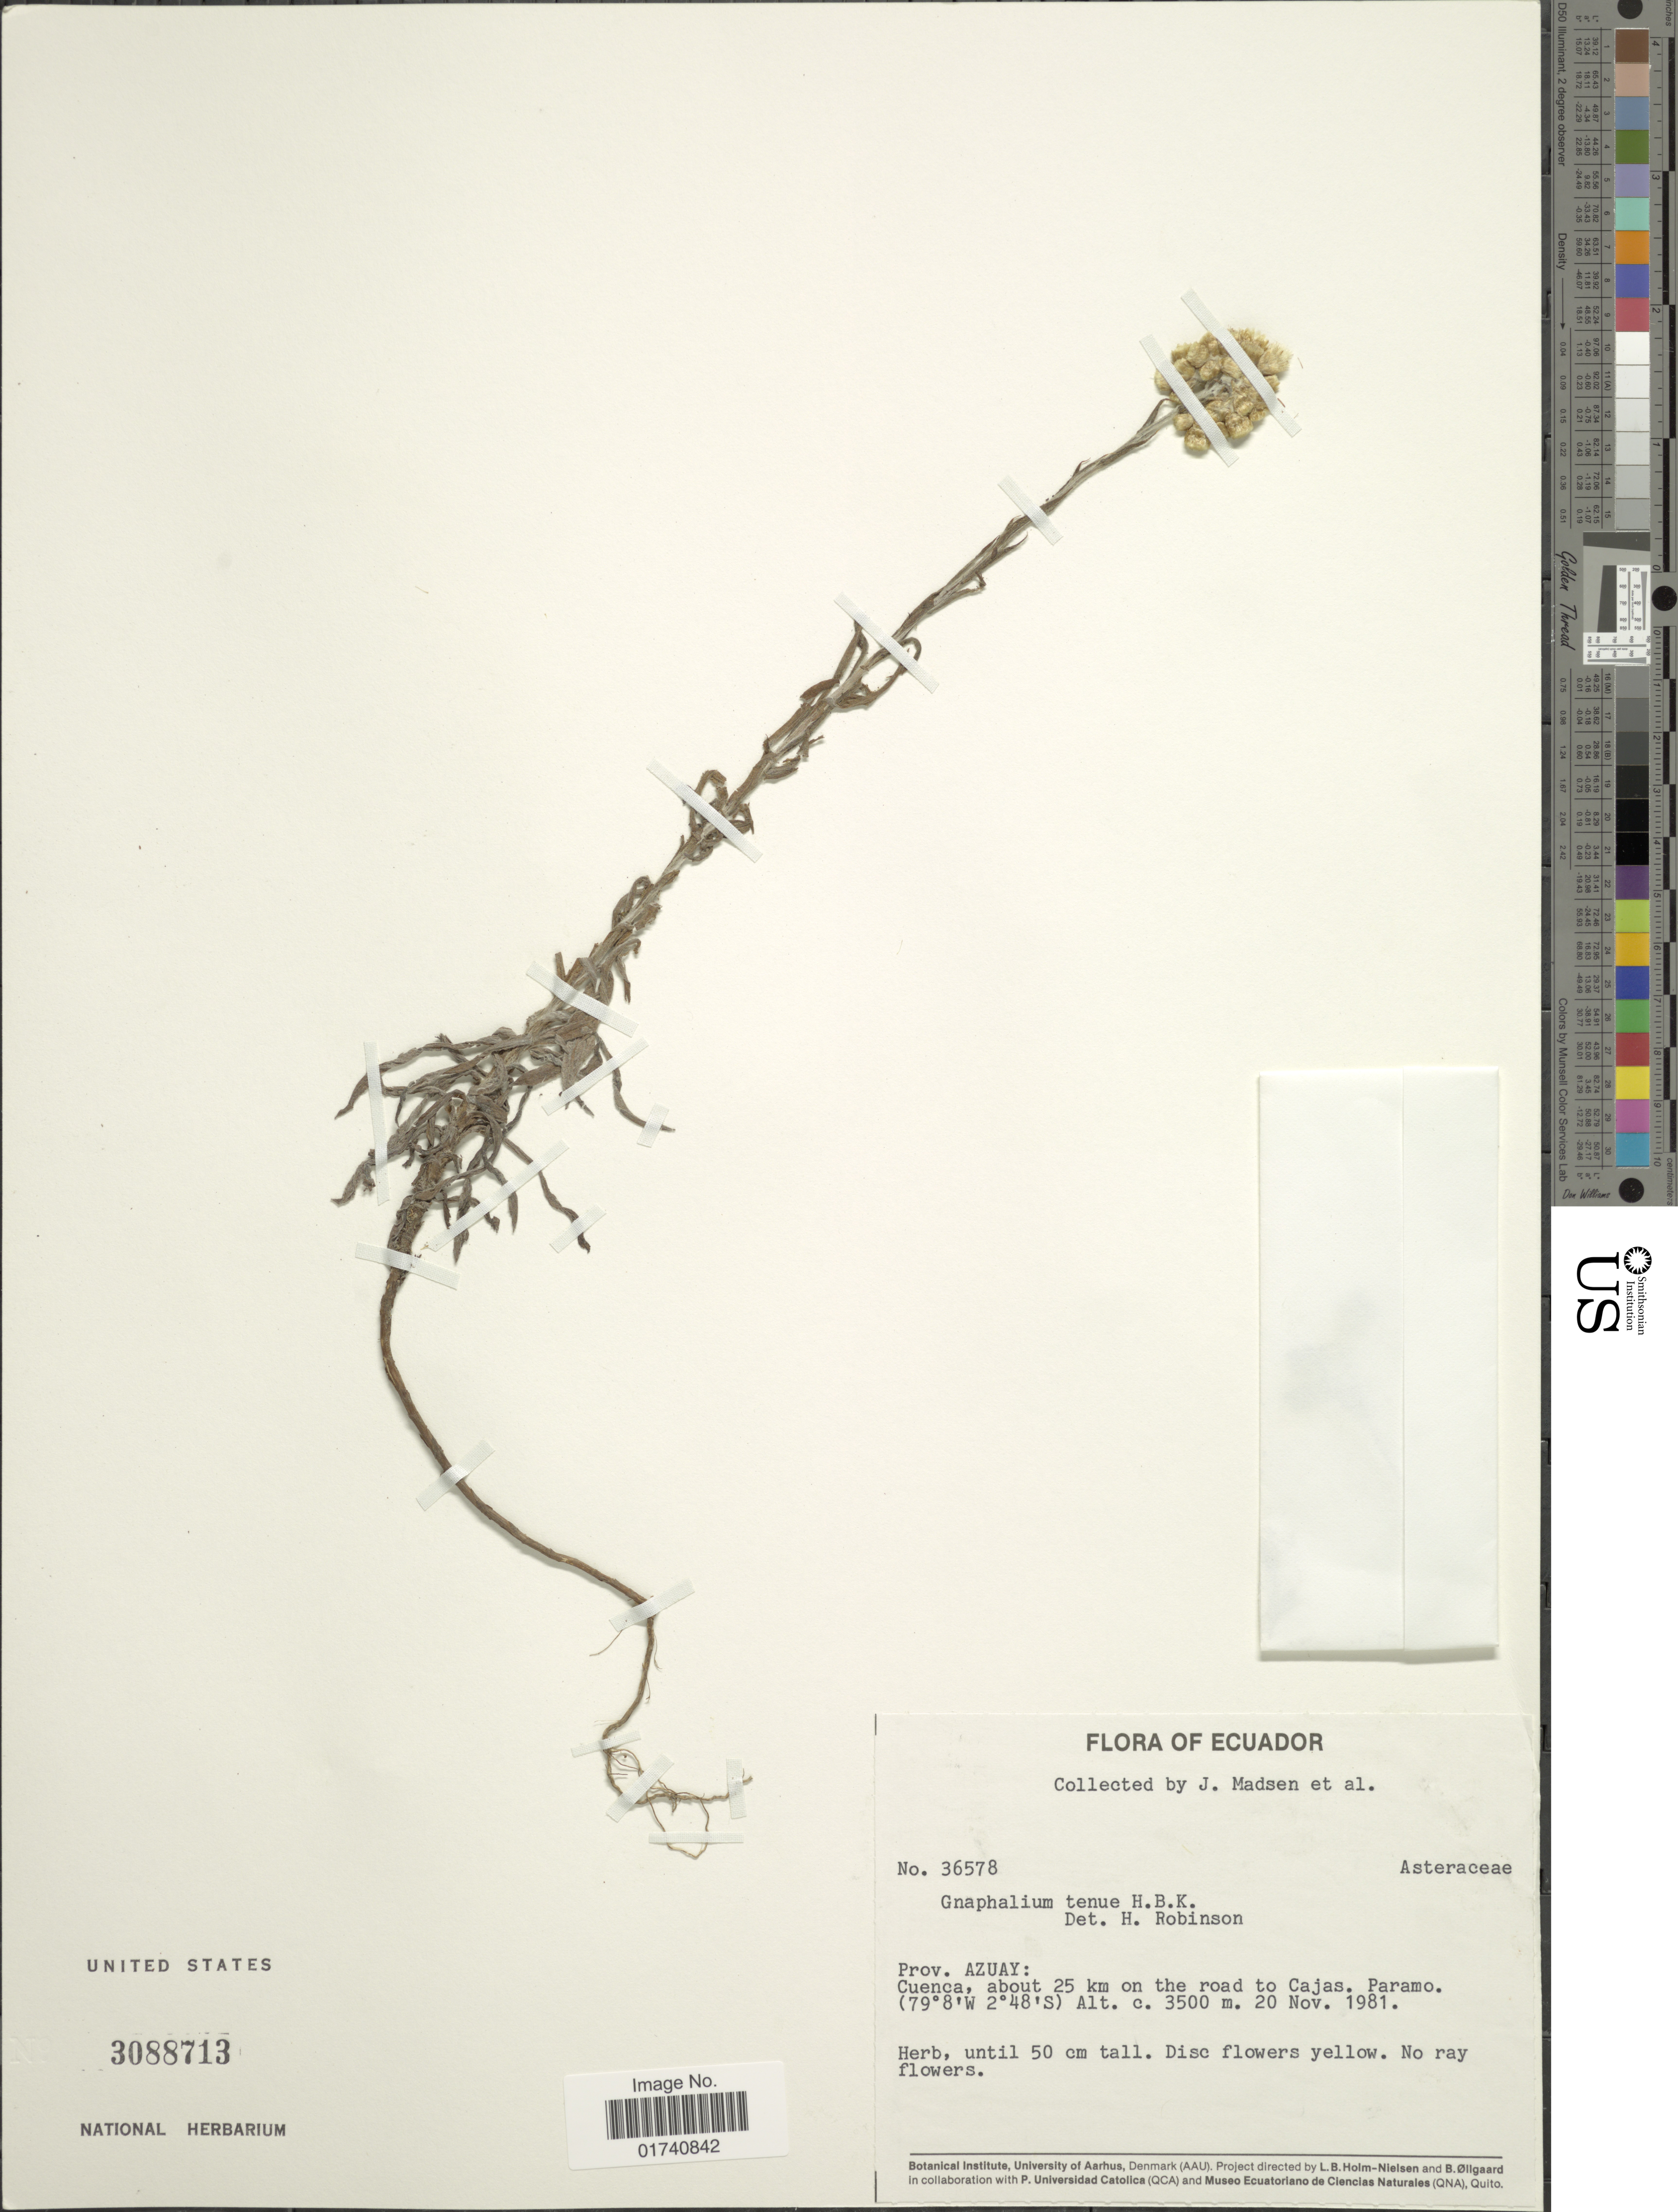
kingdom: Plantae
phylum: Tracheophyta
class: Magnoliopsida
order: Asterales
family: Asteraceae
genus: Pseudognaphalium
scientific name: Pseudognaphalium viscosum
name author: (Kunth) Anderb.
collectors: J. Madsen & et al.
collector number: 36578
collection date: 1981-11-20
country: Ecuador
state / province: Azuay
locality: Prov. Azuay: Cuenca, about 25 km on the road to Cajas. Paramo.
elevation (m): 3500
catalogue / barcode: US 3088713